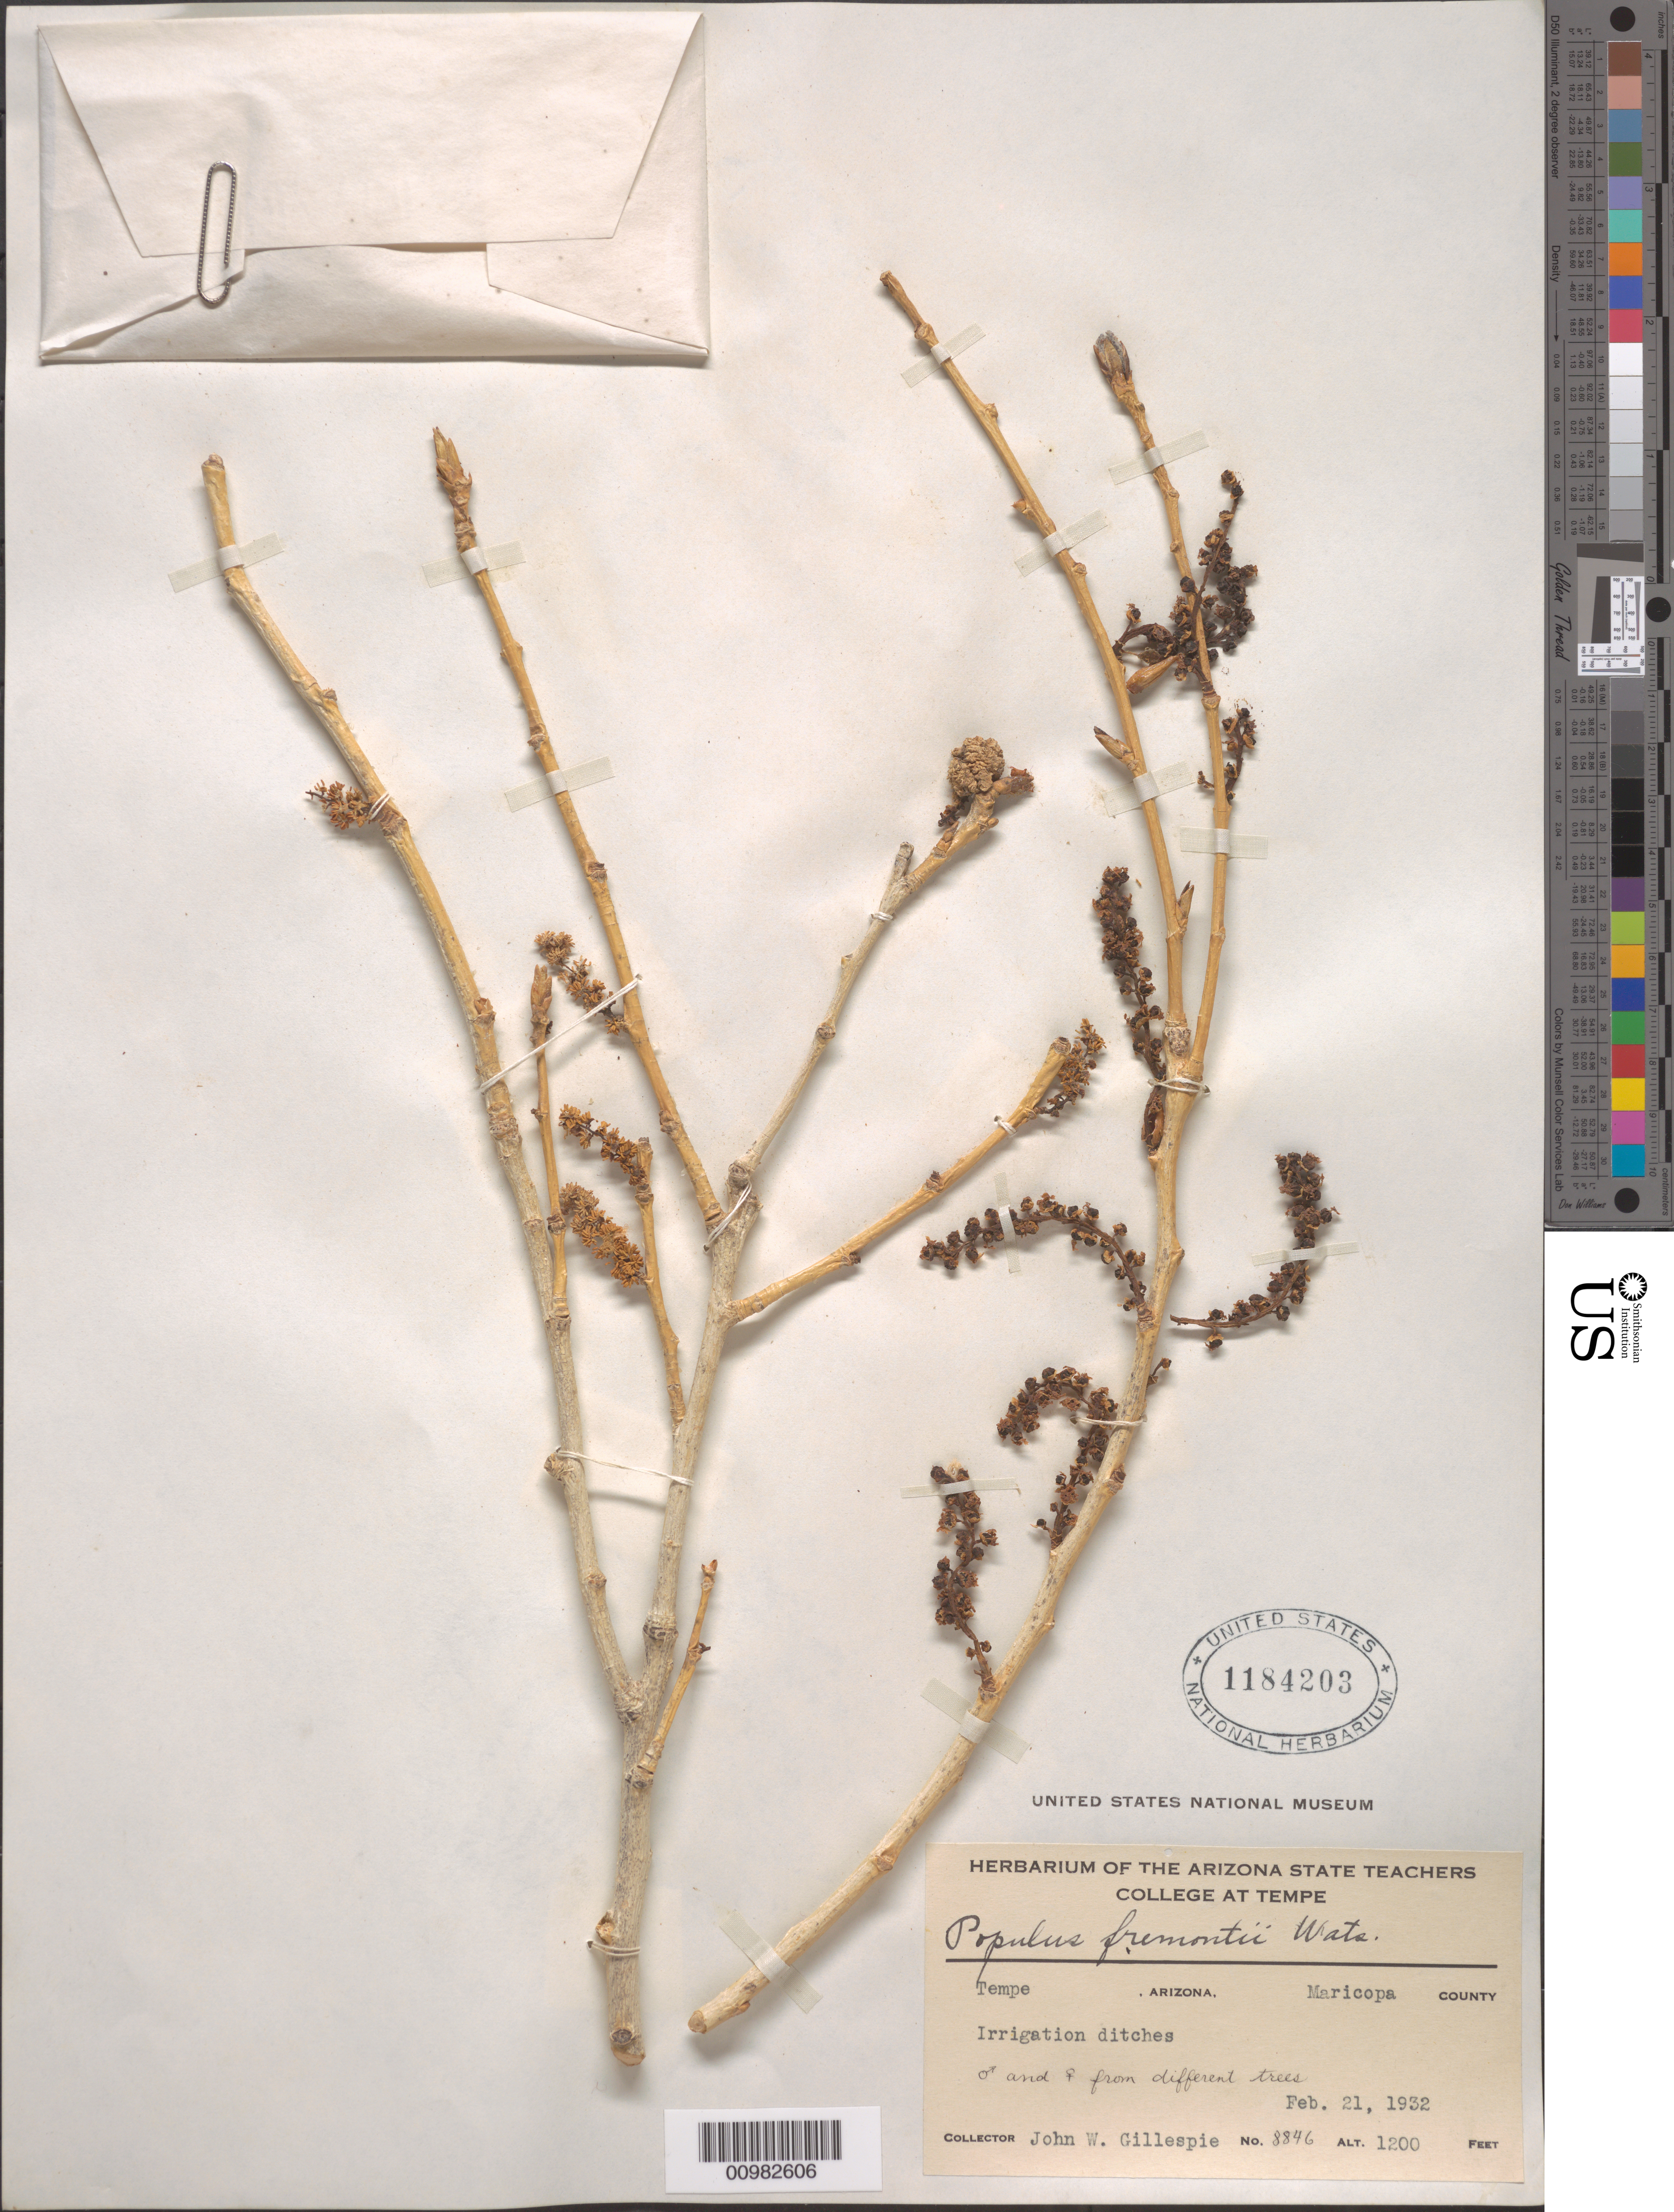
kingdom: Plantae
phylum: Tracheophyta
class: Magnoliopsida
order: Malpighiales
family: Salicaceae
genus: Populus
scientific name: Populus fremontii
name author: S. Watson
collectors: J. Gillespie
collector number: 8846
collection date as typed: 21 Feb 1932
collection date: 1932-02-21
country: United States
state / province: Arizona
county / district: Maricopa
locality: Tempe.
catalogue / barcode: US 1184203